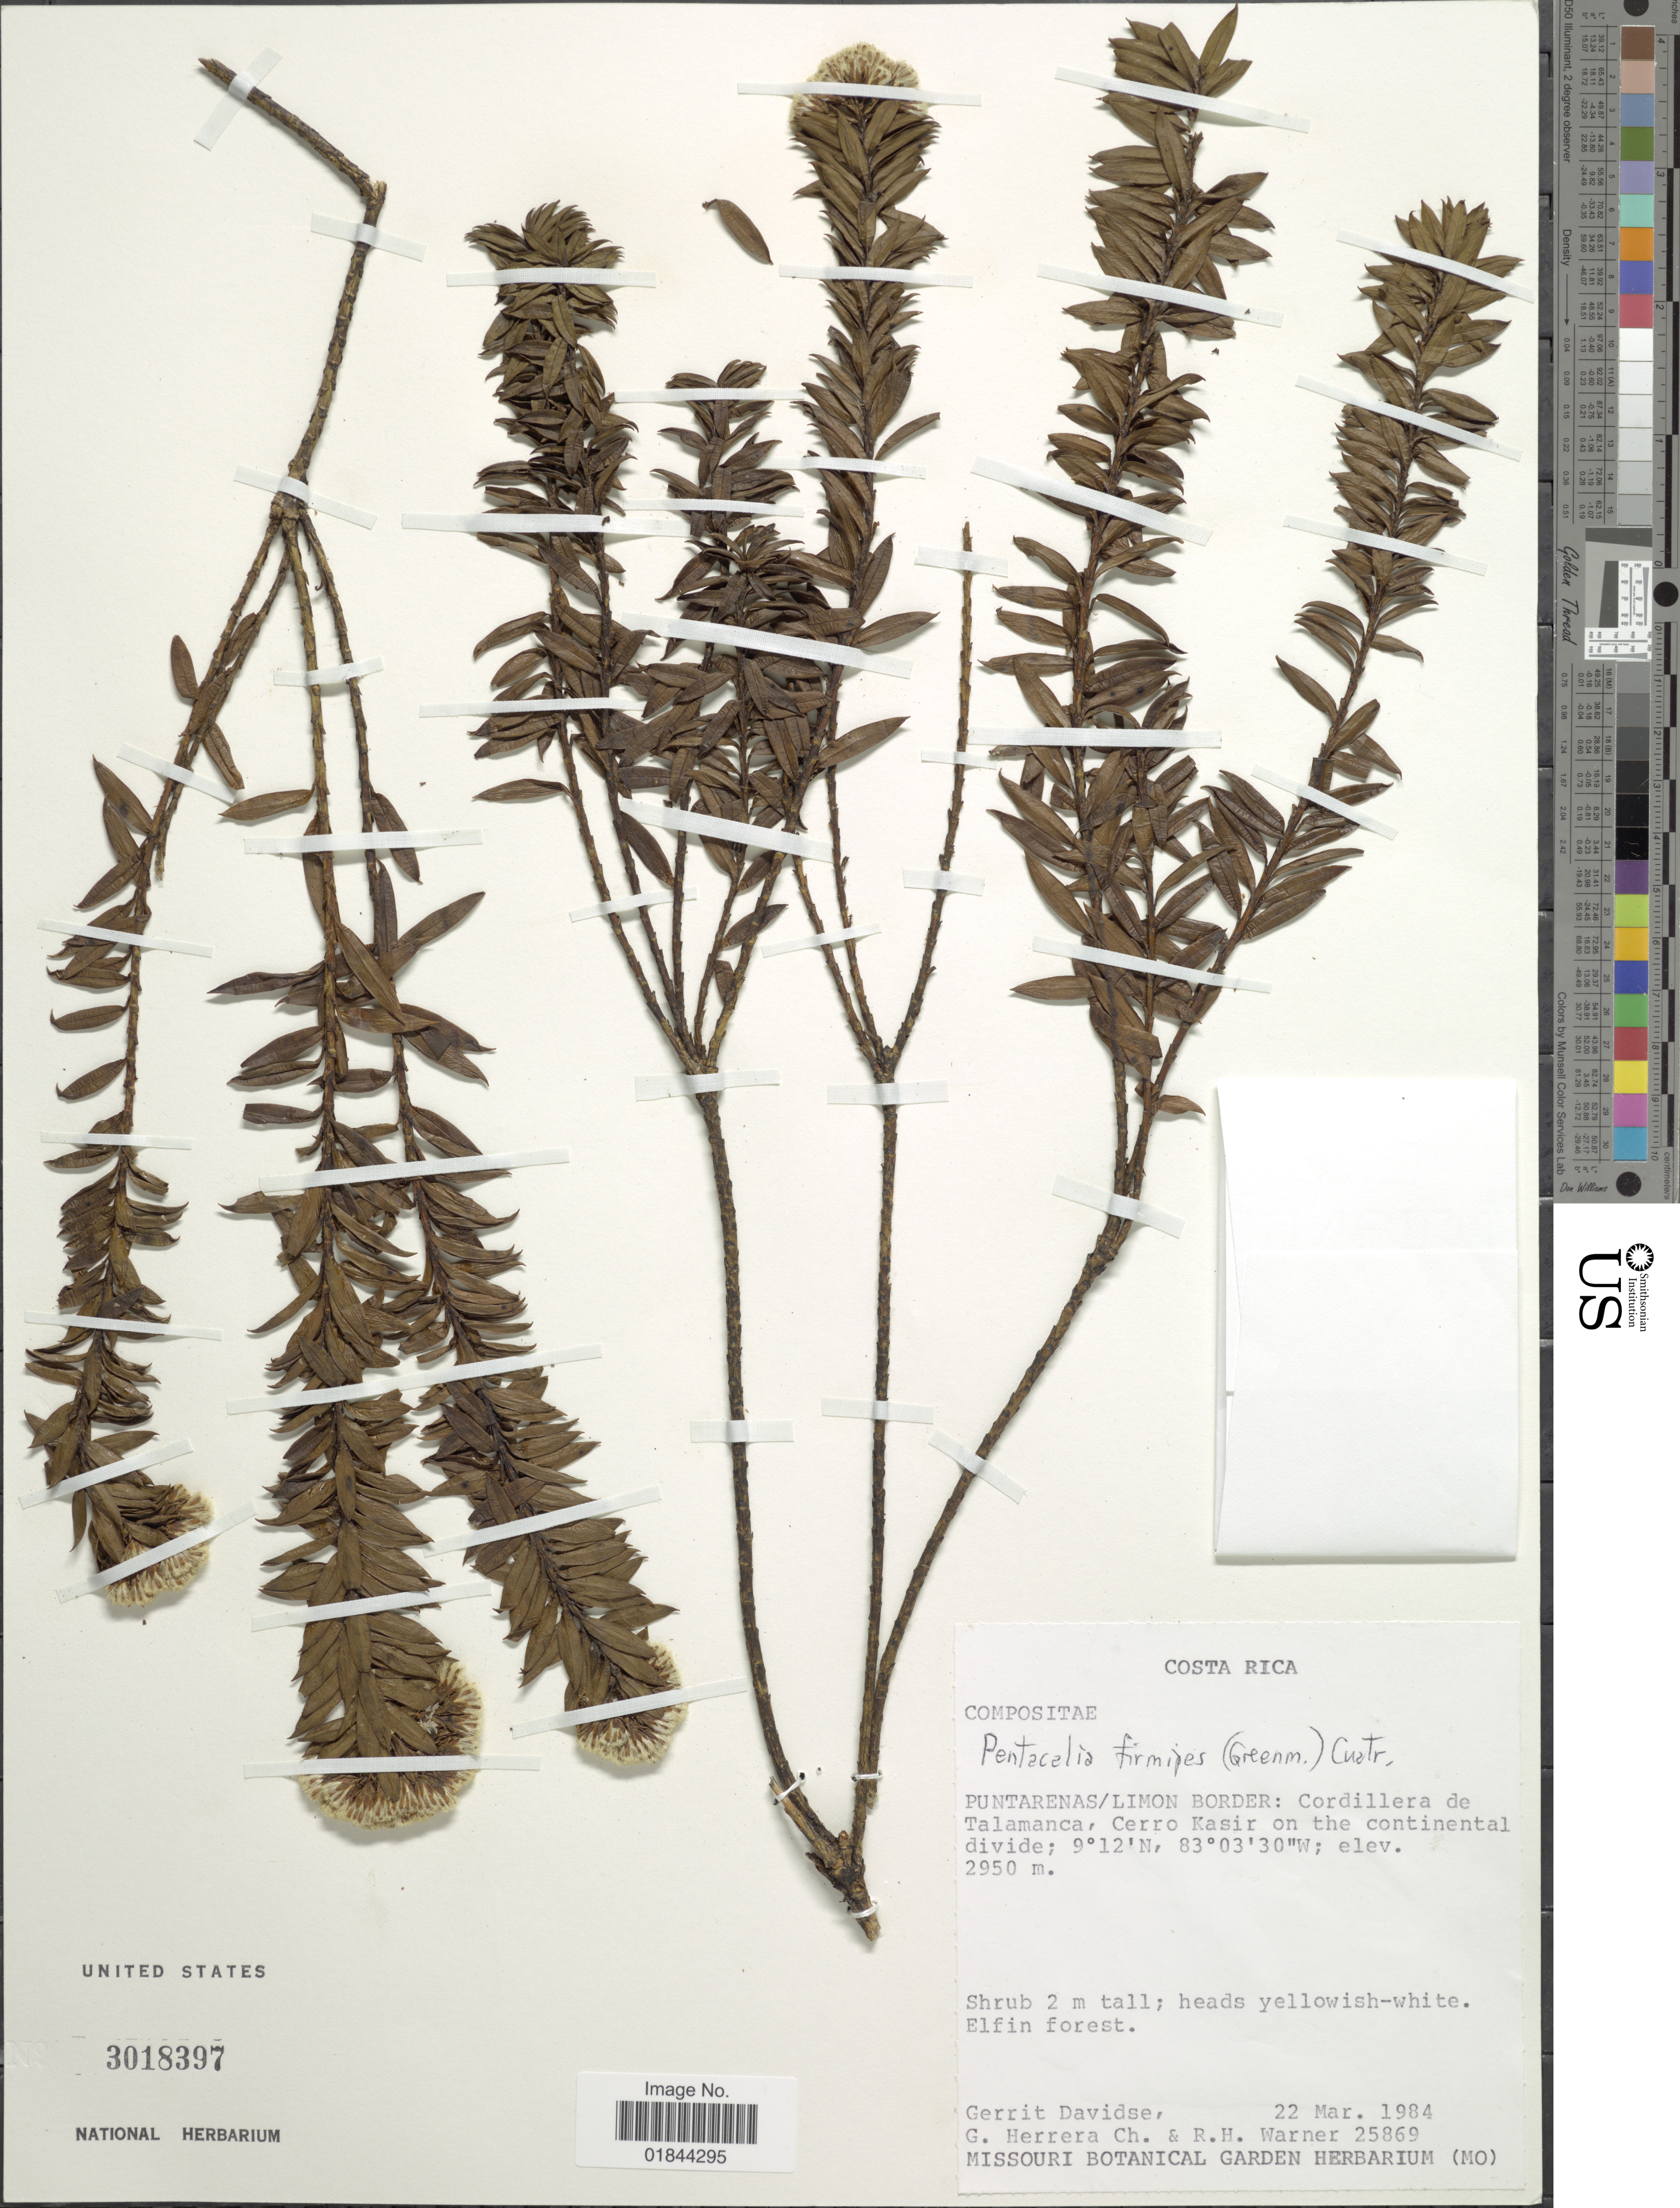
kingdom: Plantae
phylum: Tracheophyta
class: Magnoliopsida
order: Asterales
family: Asteraceae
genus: Pentacalia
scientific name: Pentacalia firmipes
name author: (Greenm.) Cuatrec.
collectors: G. Davidse, G. Herrera Ch. & R. H. Warner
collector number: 25869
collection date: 1984-03-22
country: Costa Rica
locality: Puntarenas/Limon Border: Cordillera de Talamanca, Cerro Kasir on the continental divide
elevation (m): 2950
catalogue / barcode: US 3018397